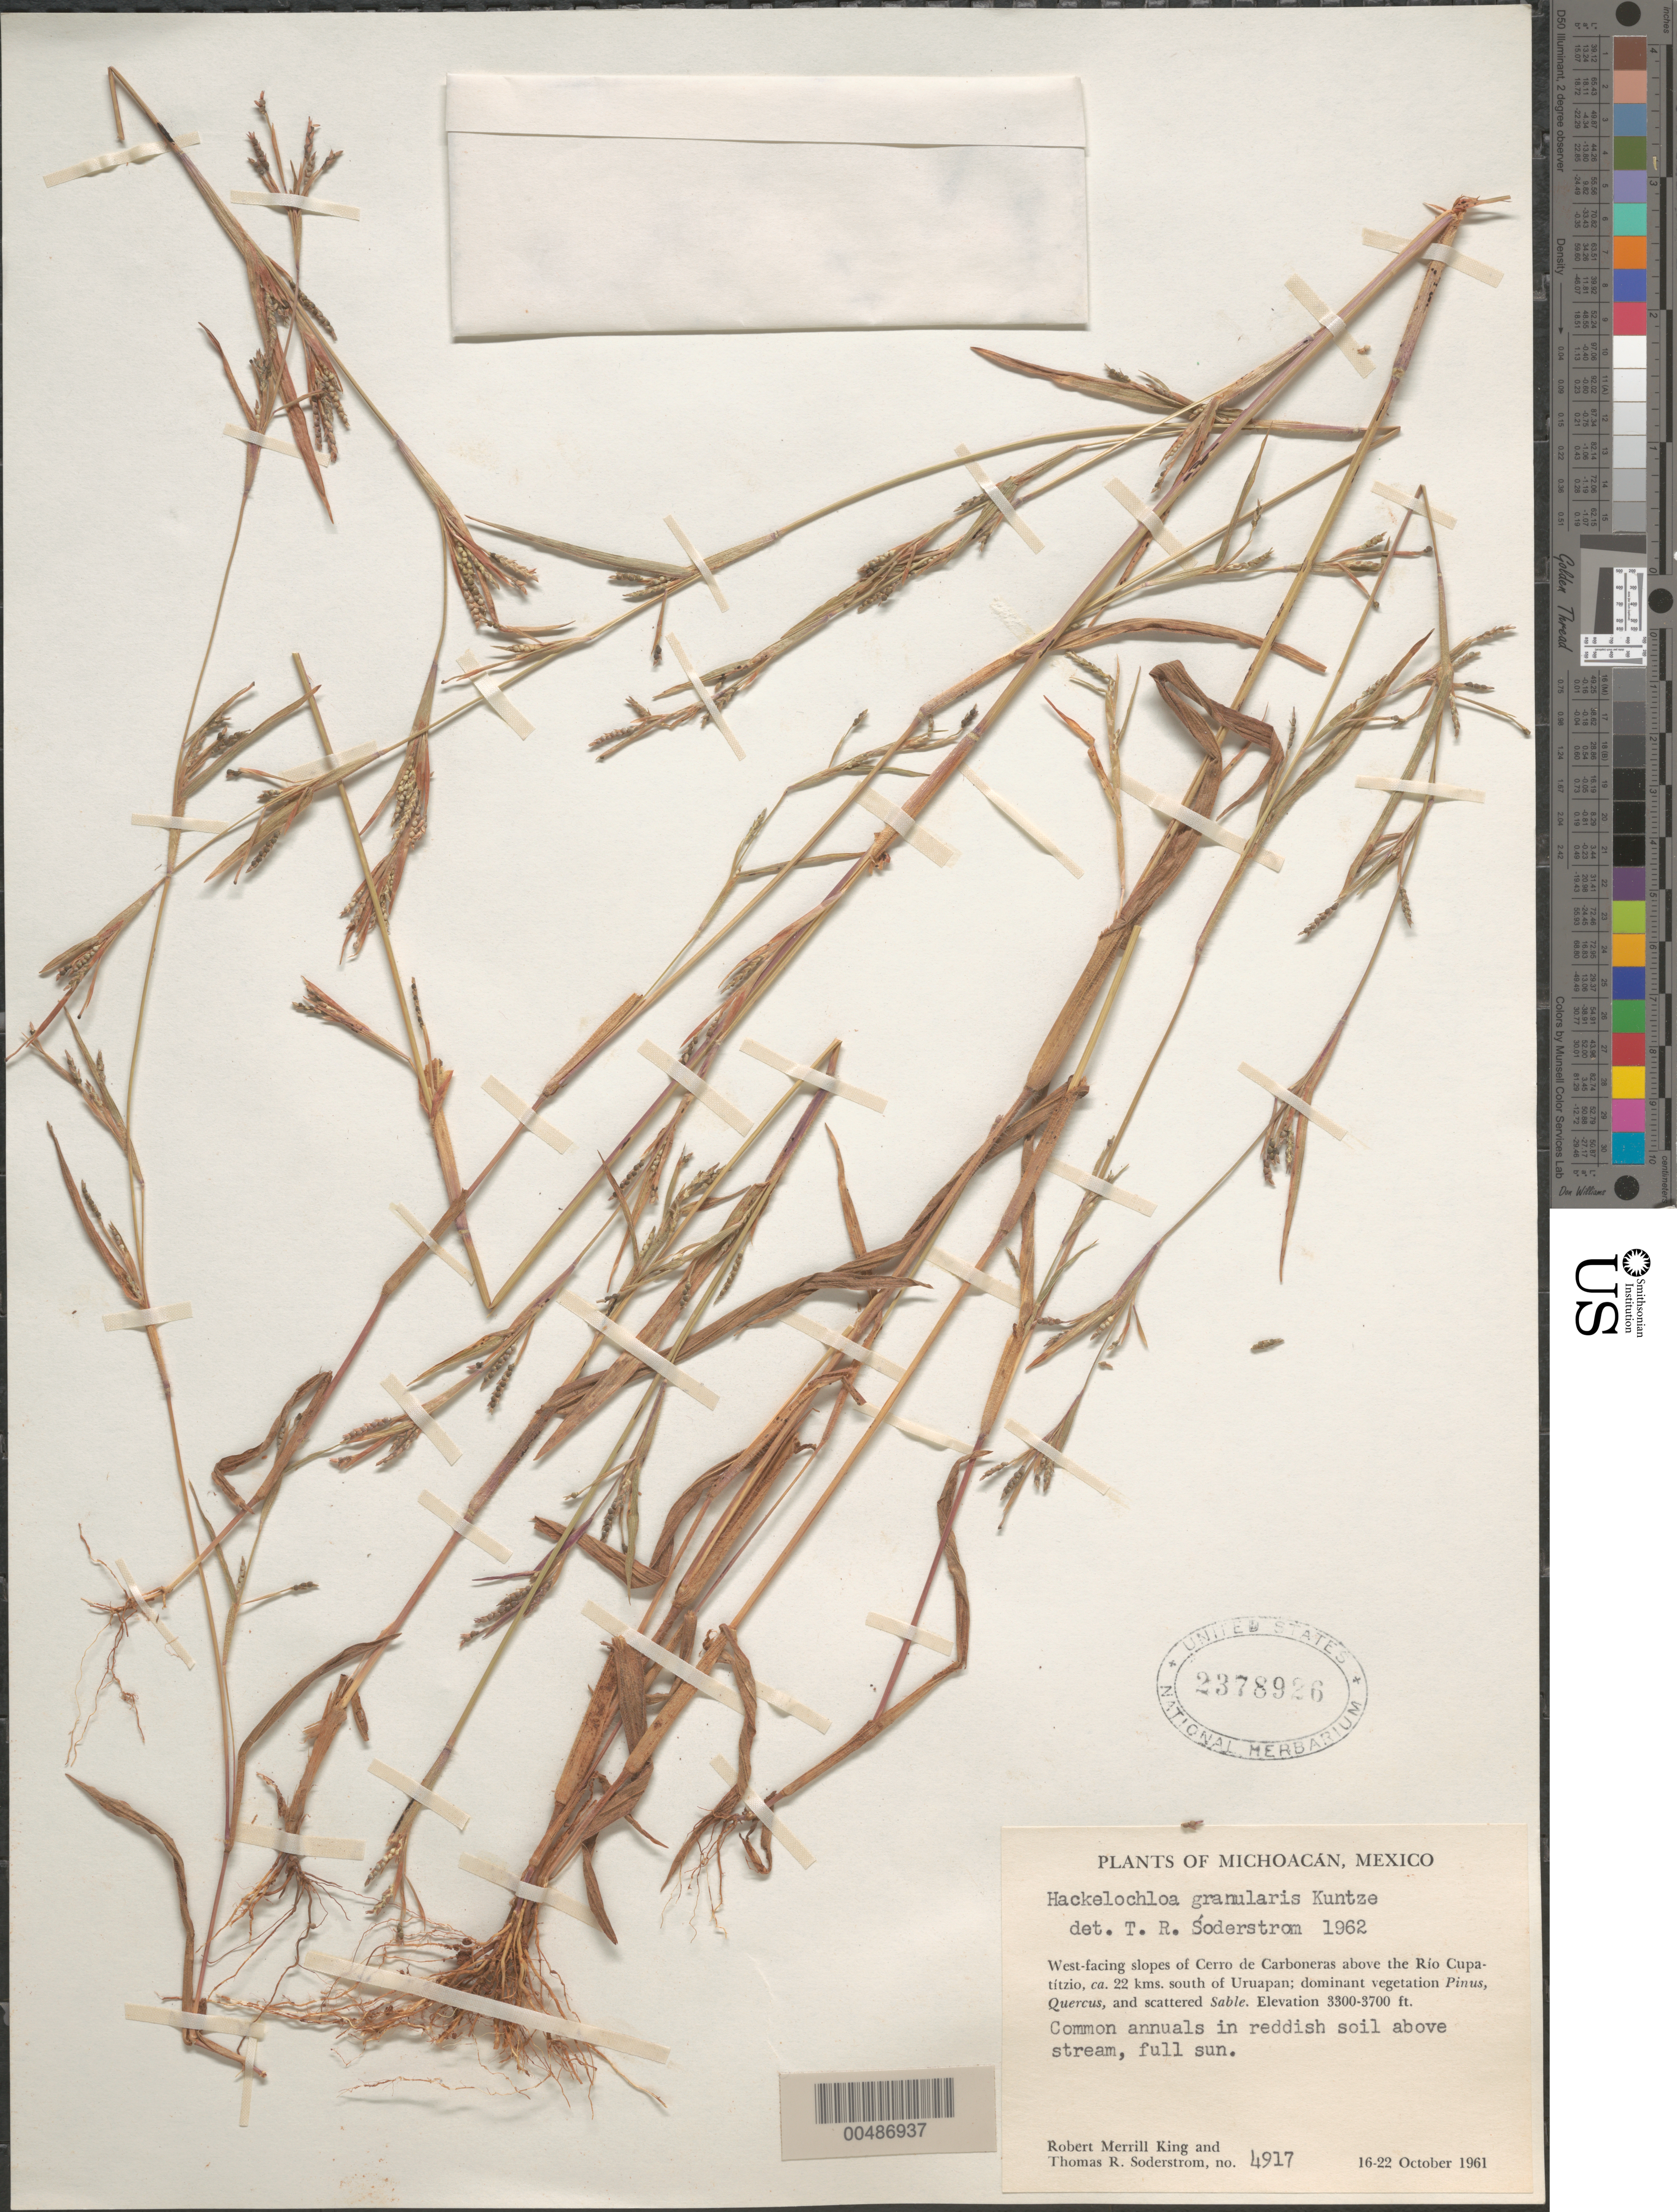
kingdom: Plantae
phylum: Tracheophyta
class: Liliopsida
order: Poales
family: Poaceae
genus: Hackelochloa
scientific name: Hackelochloa granularis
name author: (L.) Kuntze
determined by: Soderstrom, T. R.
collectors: R. M. King & T. R. Soderstrom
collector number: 4917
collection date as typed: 16 Oct 1961 to 22 Oct 1961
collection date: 1961-10-16/1961-10-22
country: Mexico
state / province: Michoacán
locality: W-facing slopes of Cerro de Carboneras above the R¡o Cupat¡tzio, ca. 22 km S of Uruapan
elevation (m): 1006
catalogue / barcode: US 2378926